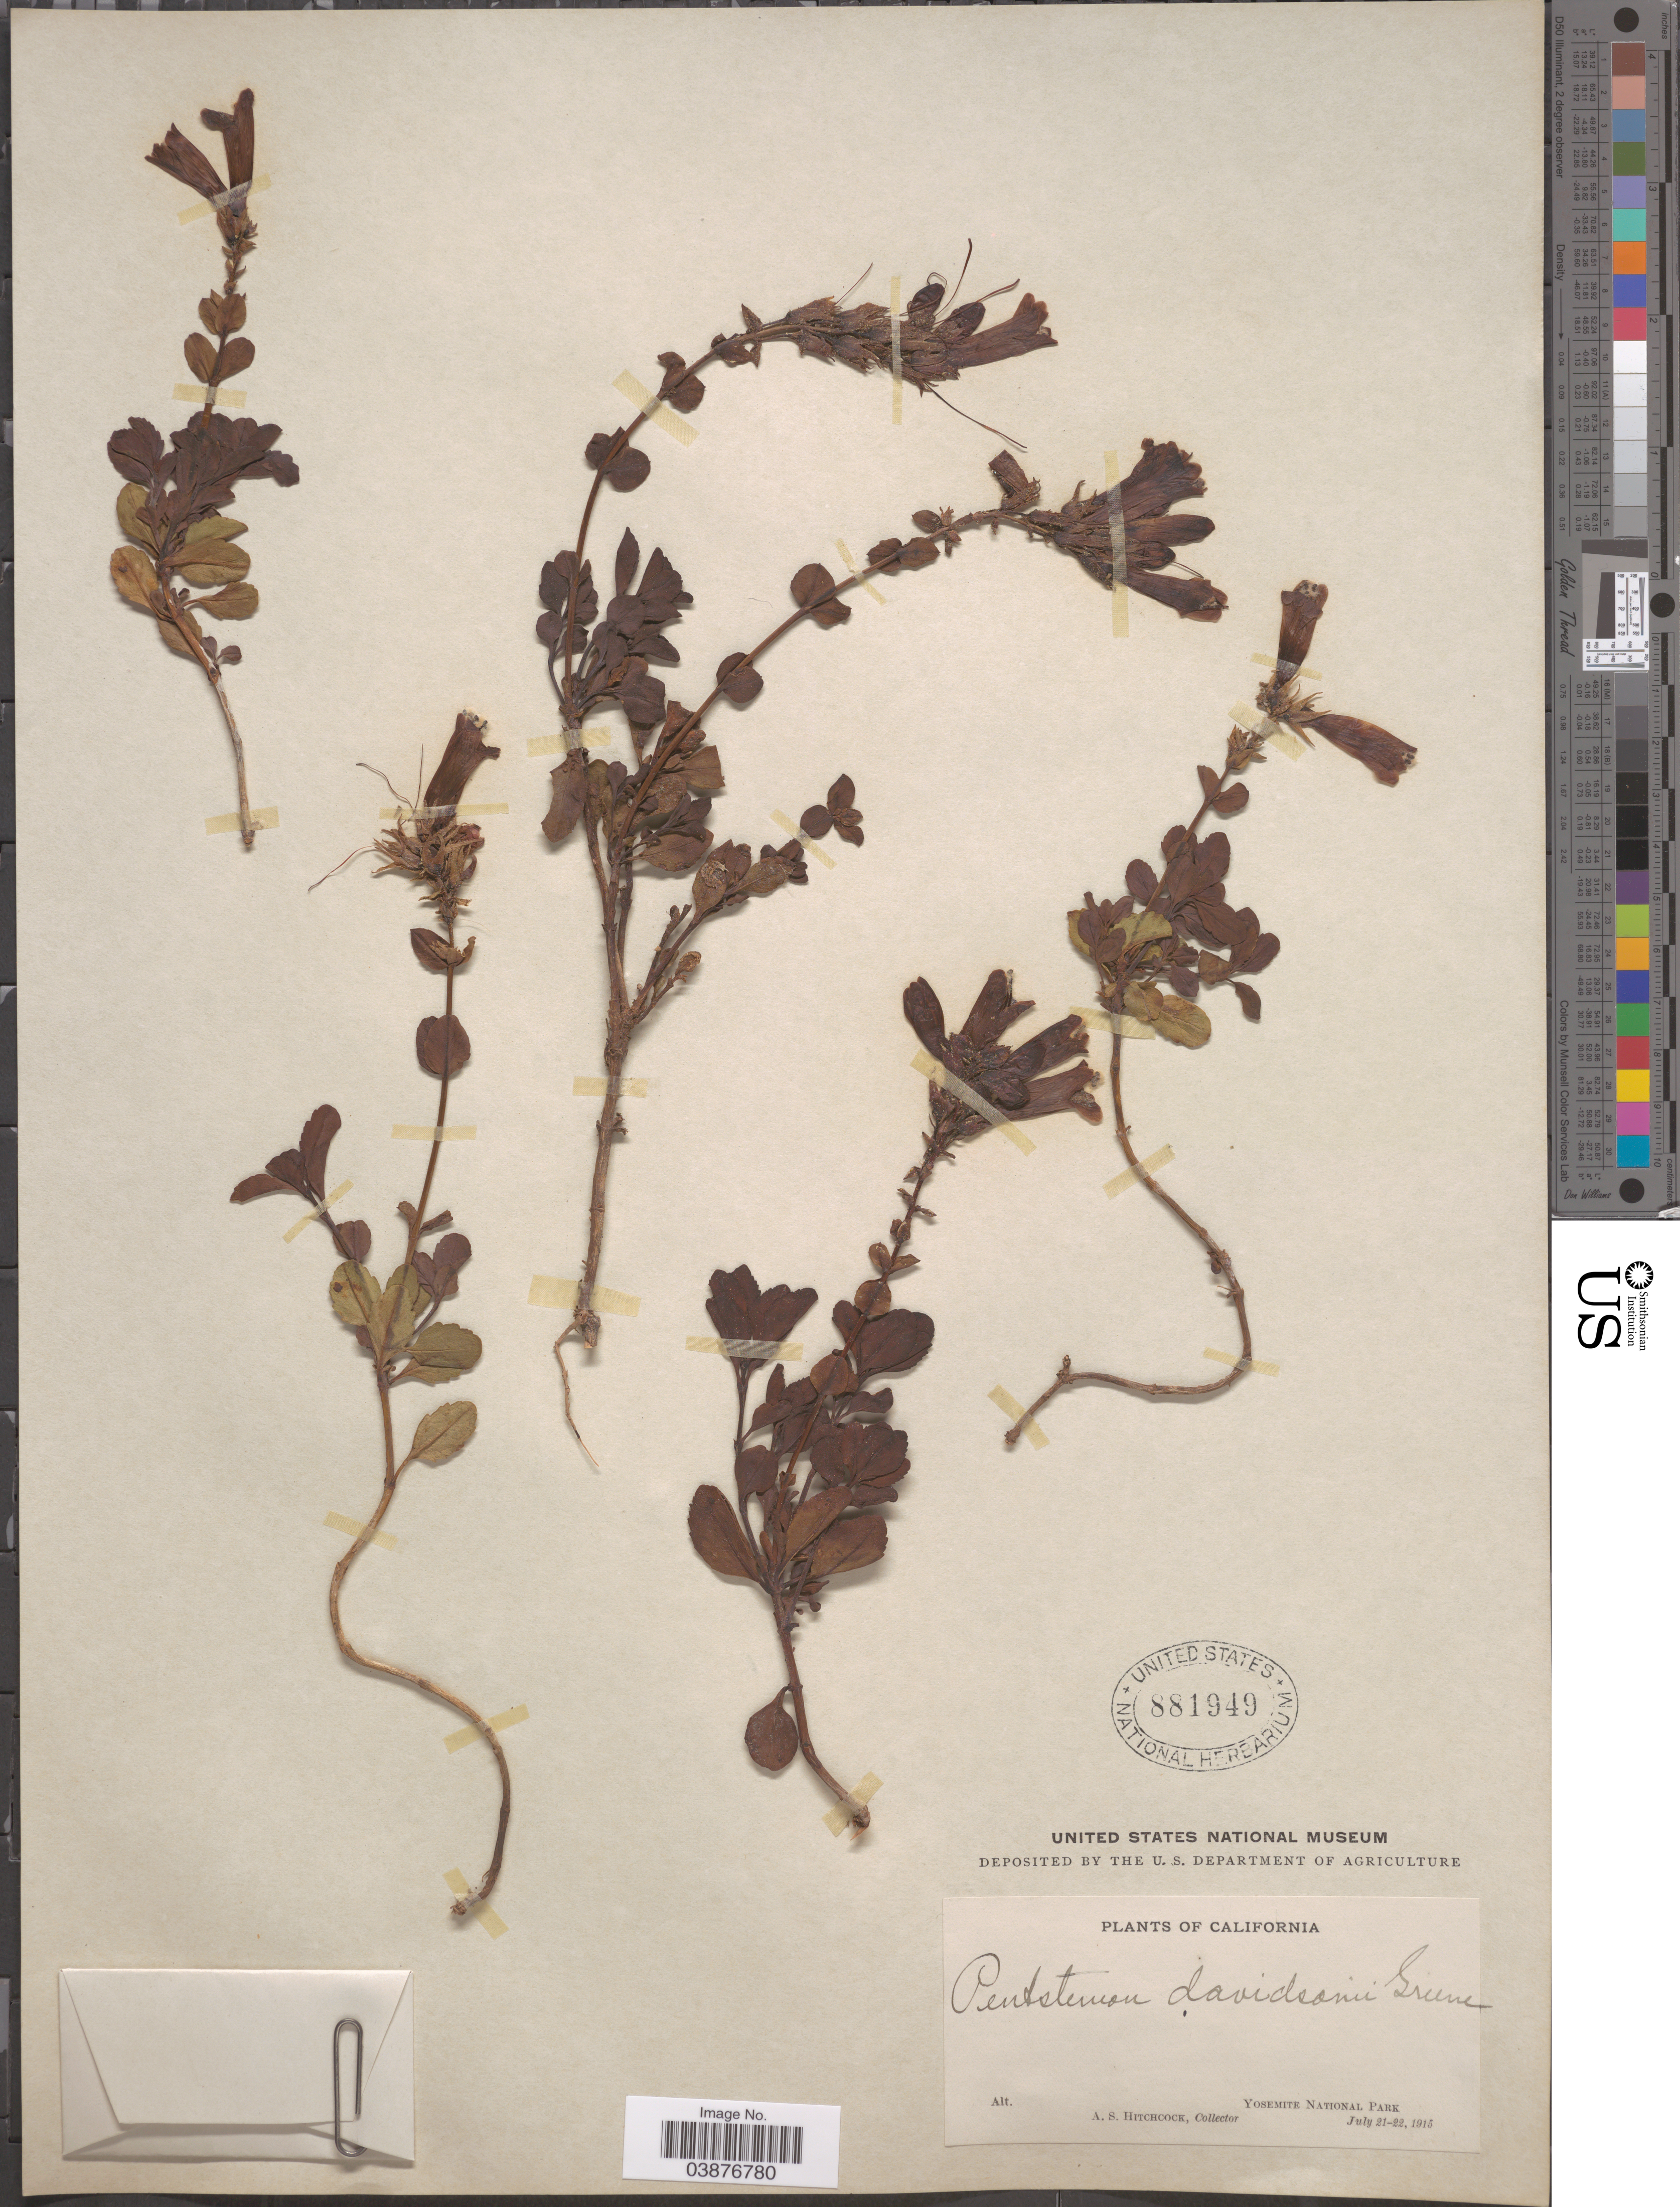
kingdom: Plantae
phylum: Tracheophyta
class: Magnoliopsida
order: Lamiales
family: Plantaginaceae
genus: Penstemon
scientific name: Penstemon newberryi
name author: A. Gray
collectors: A. S. Hitchcock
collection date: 1915-07-21/1915-07-22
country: United States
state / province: California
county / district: Mariposa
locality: Yosemite National Park.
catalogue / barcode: US 881949